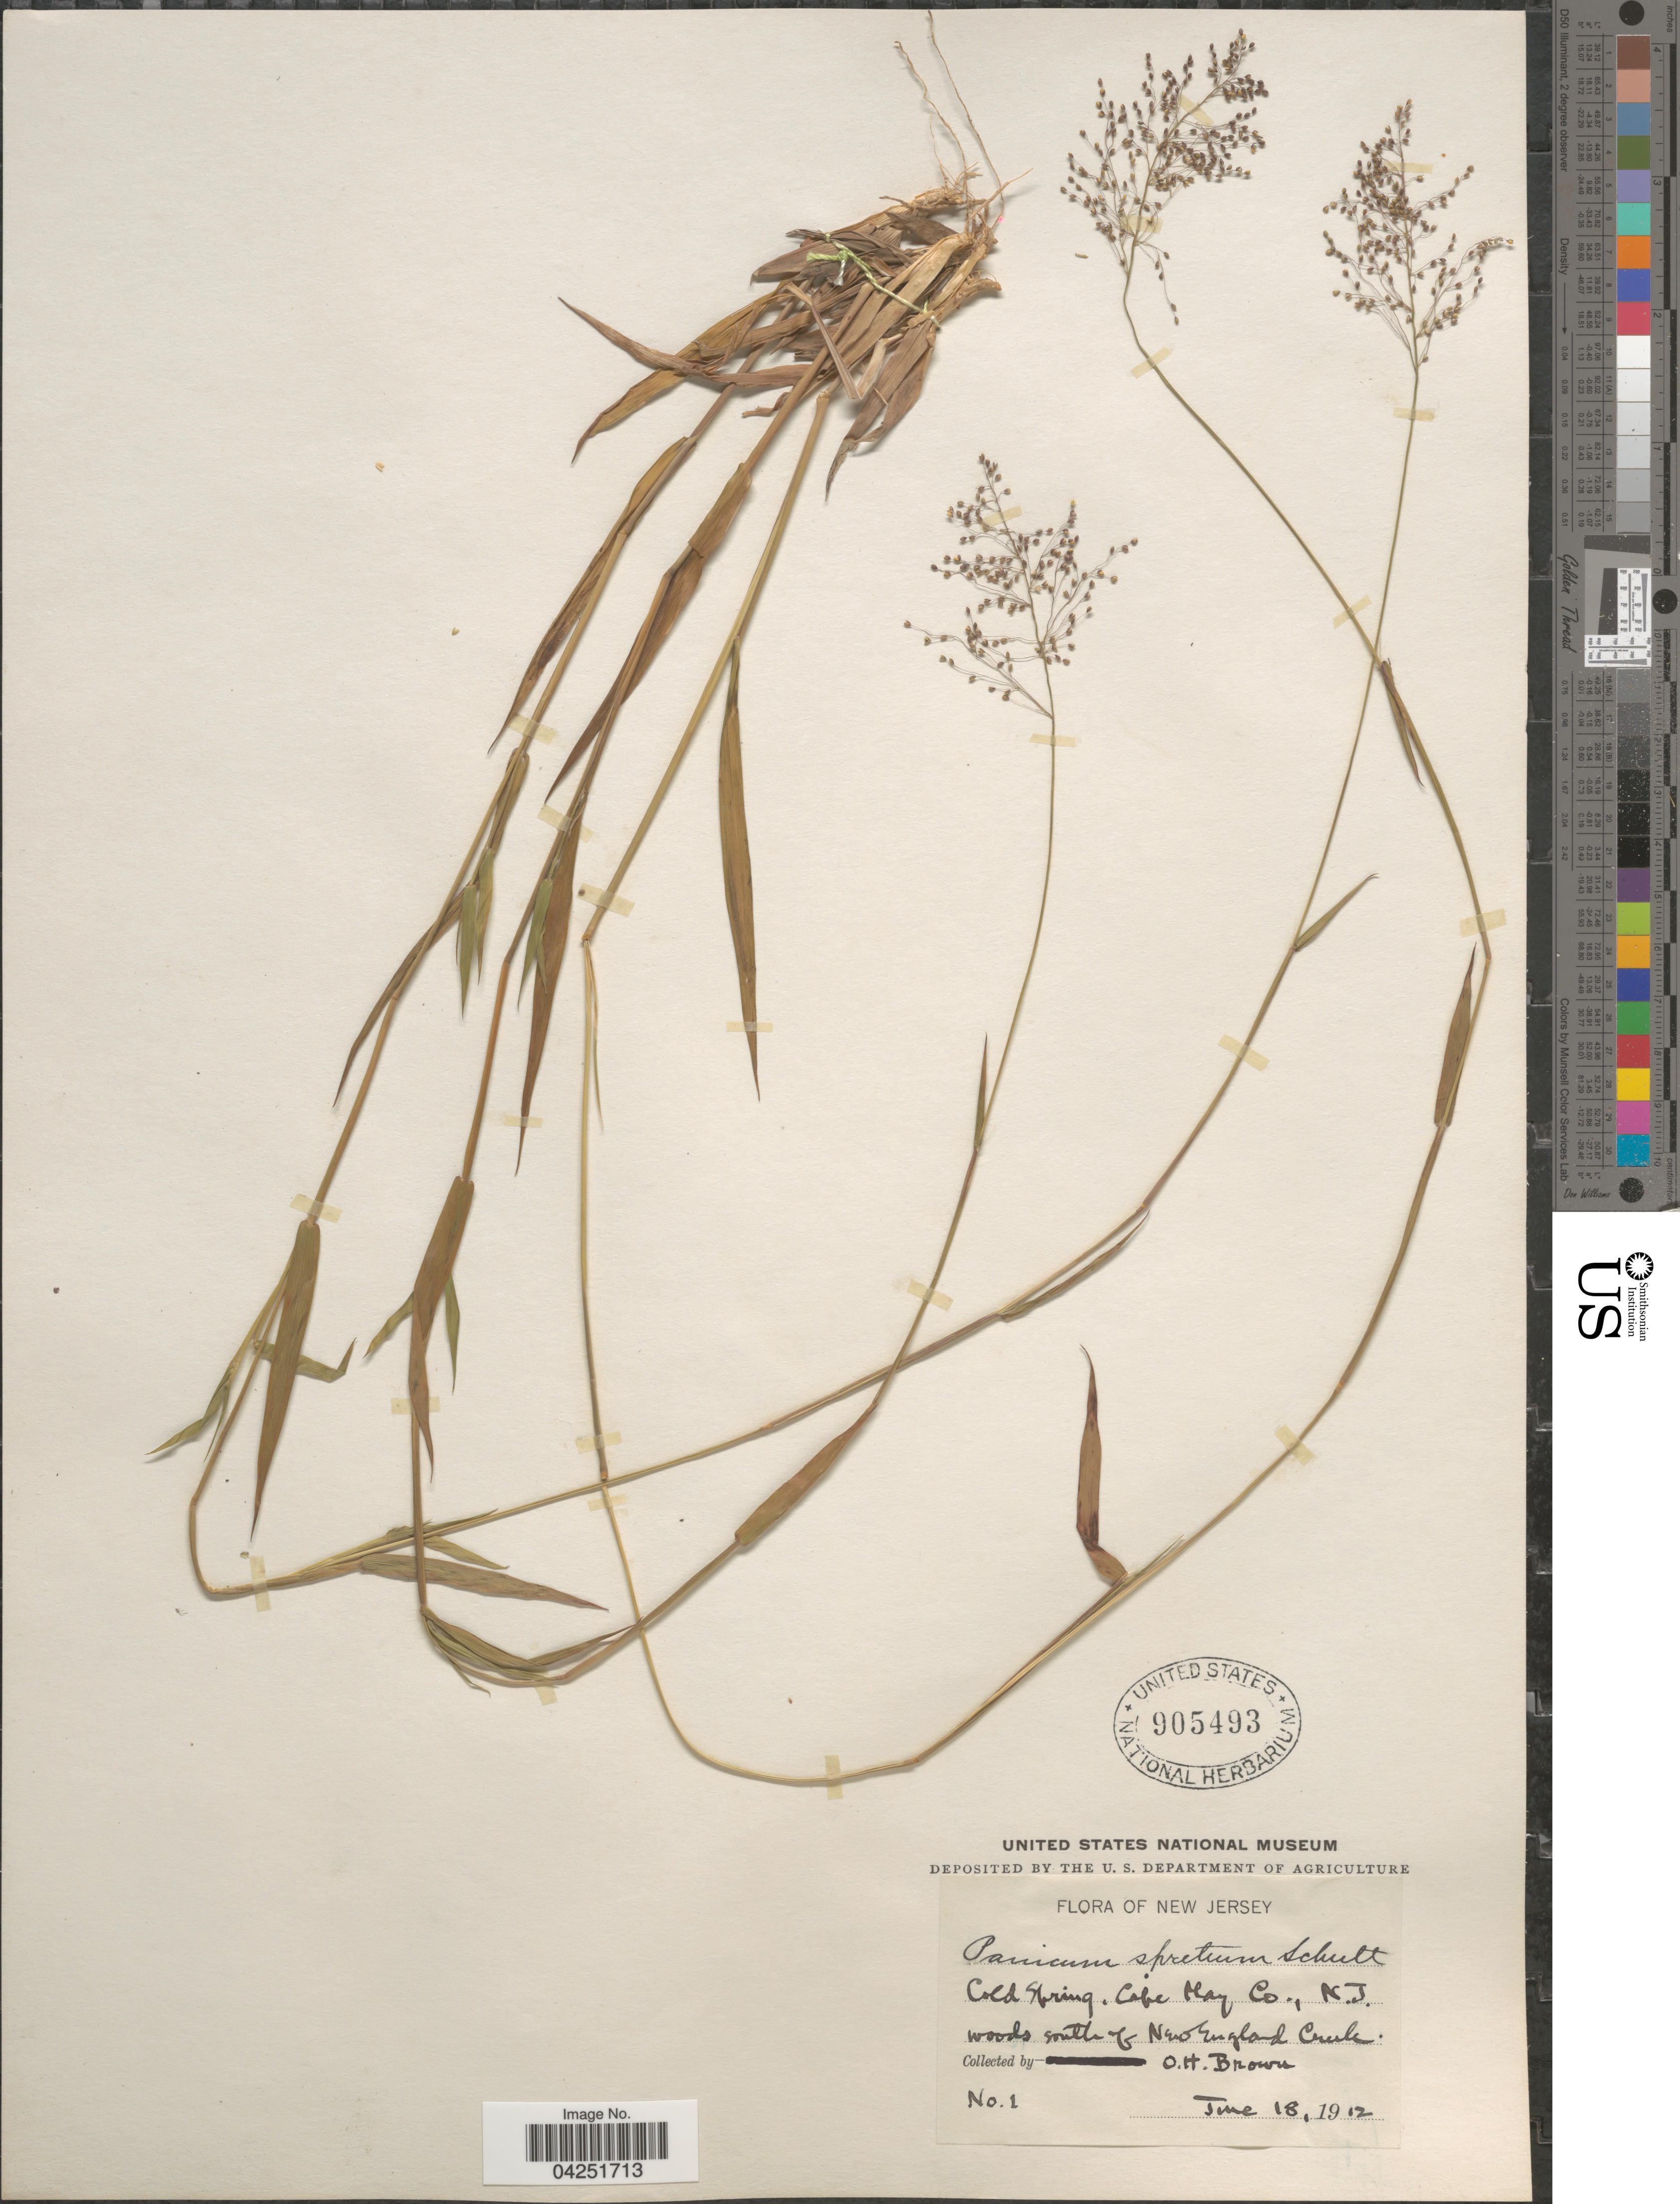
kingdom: Plantae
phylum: Tracheophyta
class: Liliopsida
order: Poales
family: Poaceae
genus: Dichanthelium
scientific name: Dichanthelium acuminatum var. densiflorum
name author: (Rand & Redfield) Gould & C.A. Clark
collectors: O. Brown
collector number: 1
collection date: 1912-06-18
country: United States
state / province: New Jersey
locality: Cold Spring. Cape May Co., woods south of New England Creek.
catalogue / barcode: US 905493